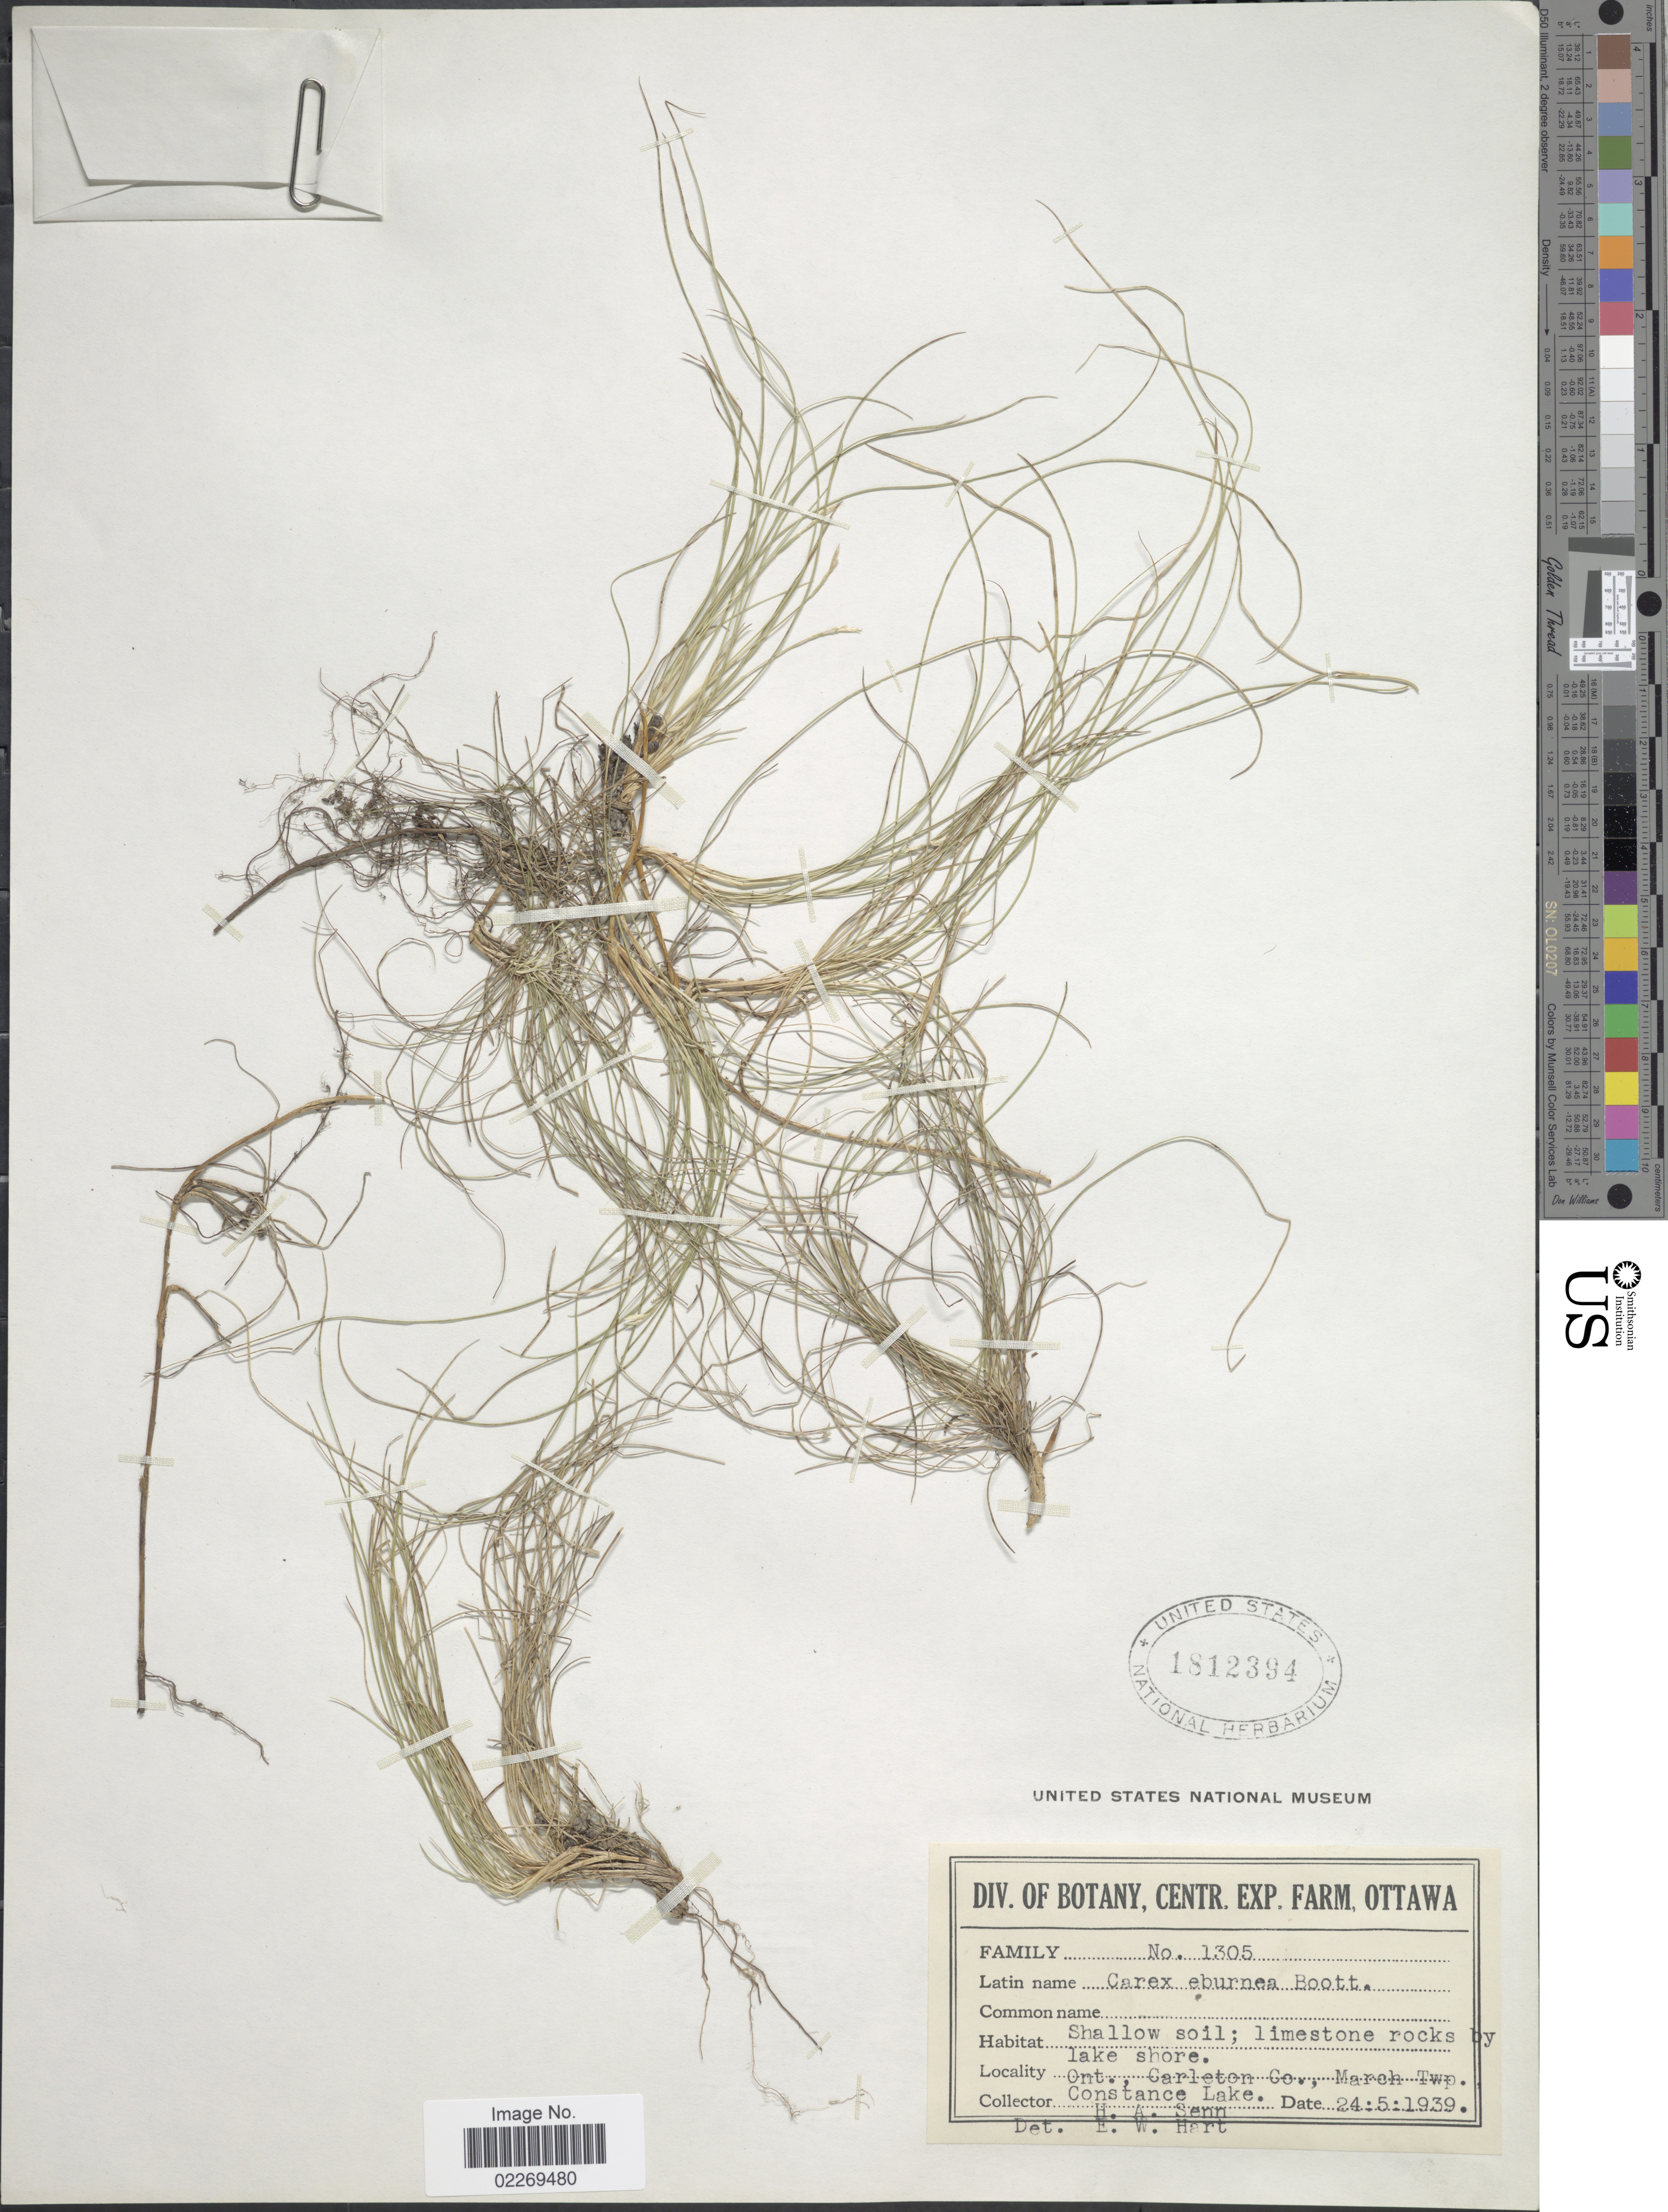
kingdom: Plantae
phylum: Tracheophyta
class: Liliopsida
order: Poales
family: Cyperaceae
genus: Carex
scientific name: Carex eburnea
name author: Boott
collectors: H. Senn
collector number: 1305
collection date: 1939-05-24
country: Canada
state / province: Ontario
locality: Carleton Co., March Twp. Constance Lake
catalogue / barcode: US 1812394